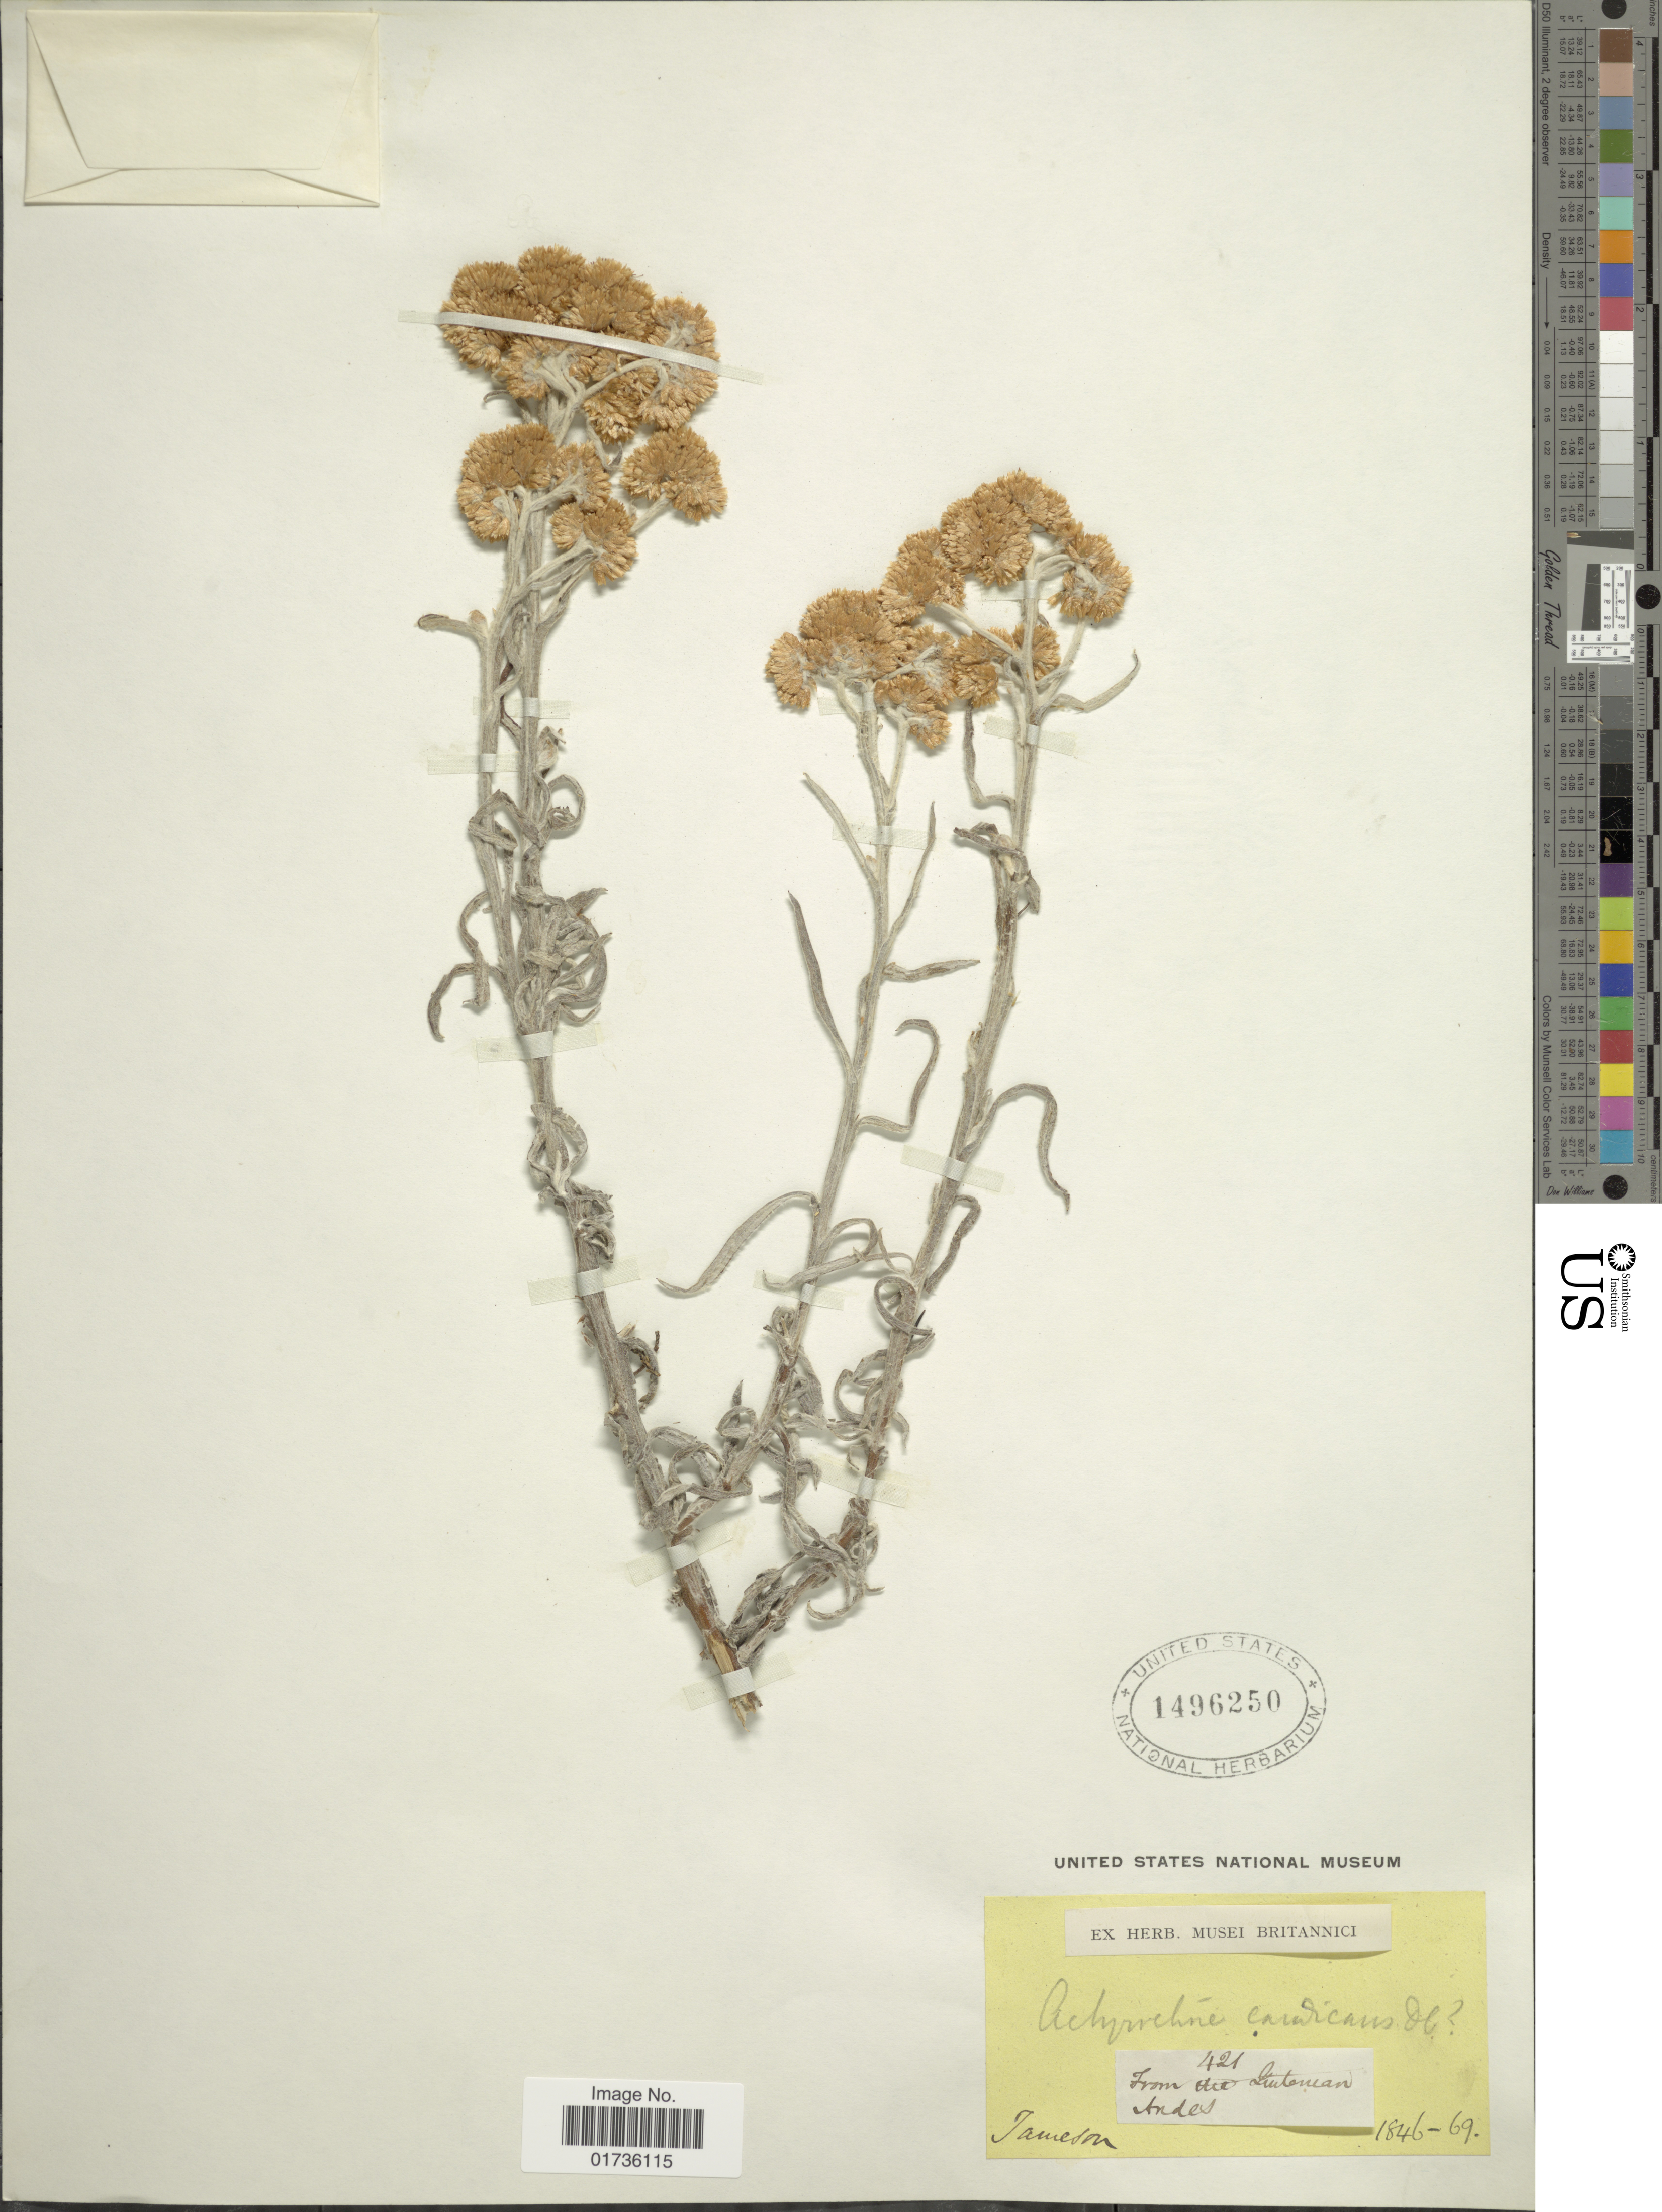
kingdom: Plantae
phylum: Tracheophyta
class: Magnoliopsida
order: Asterales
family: Asteraceae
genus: Achyrocline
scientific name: Achyrocline sp.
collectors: -- Jameson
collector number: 421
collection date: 1846/1869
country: Ecuador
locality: Andes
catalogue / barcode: US 1496250